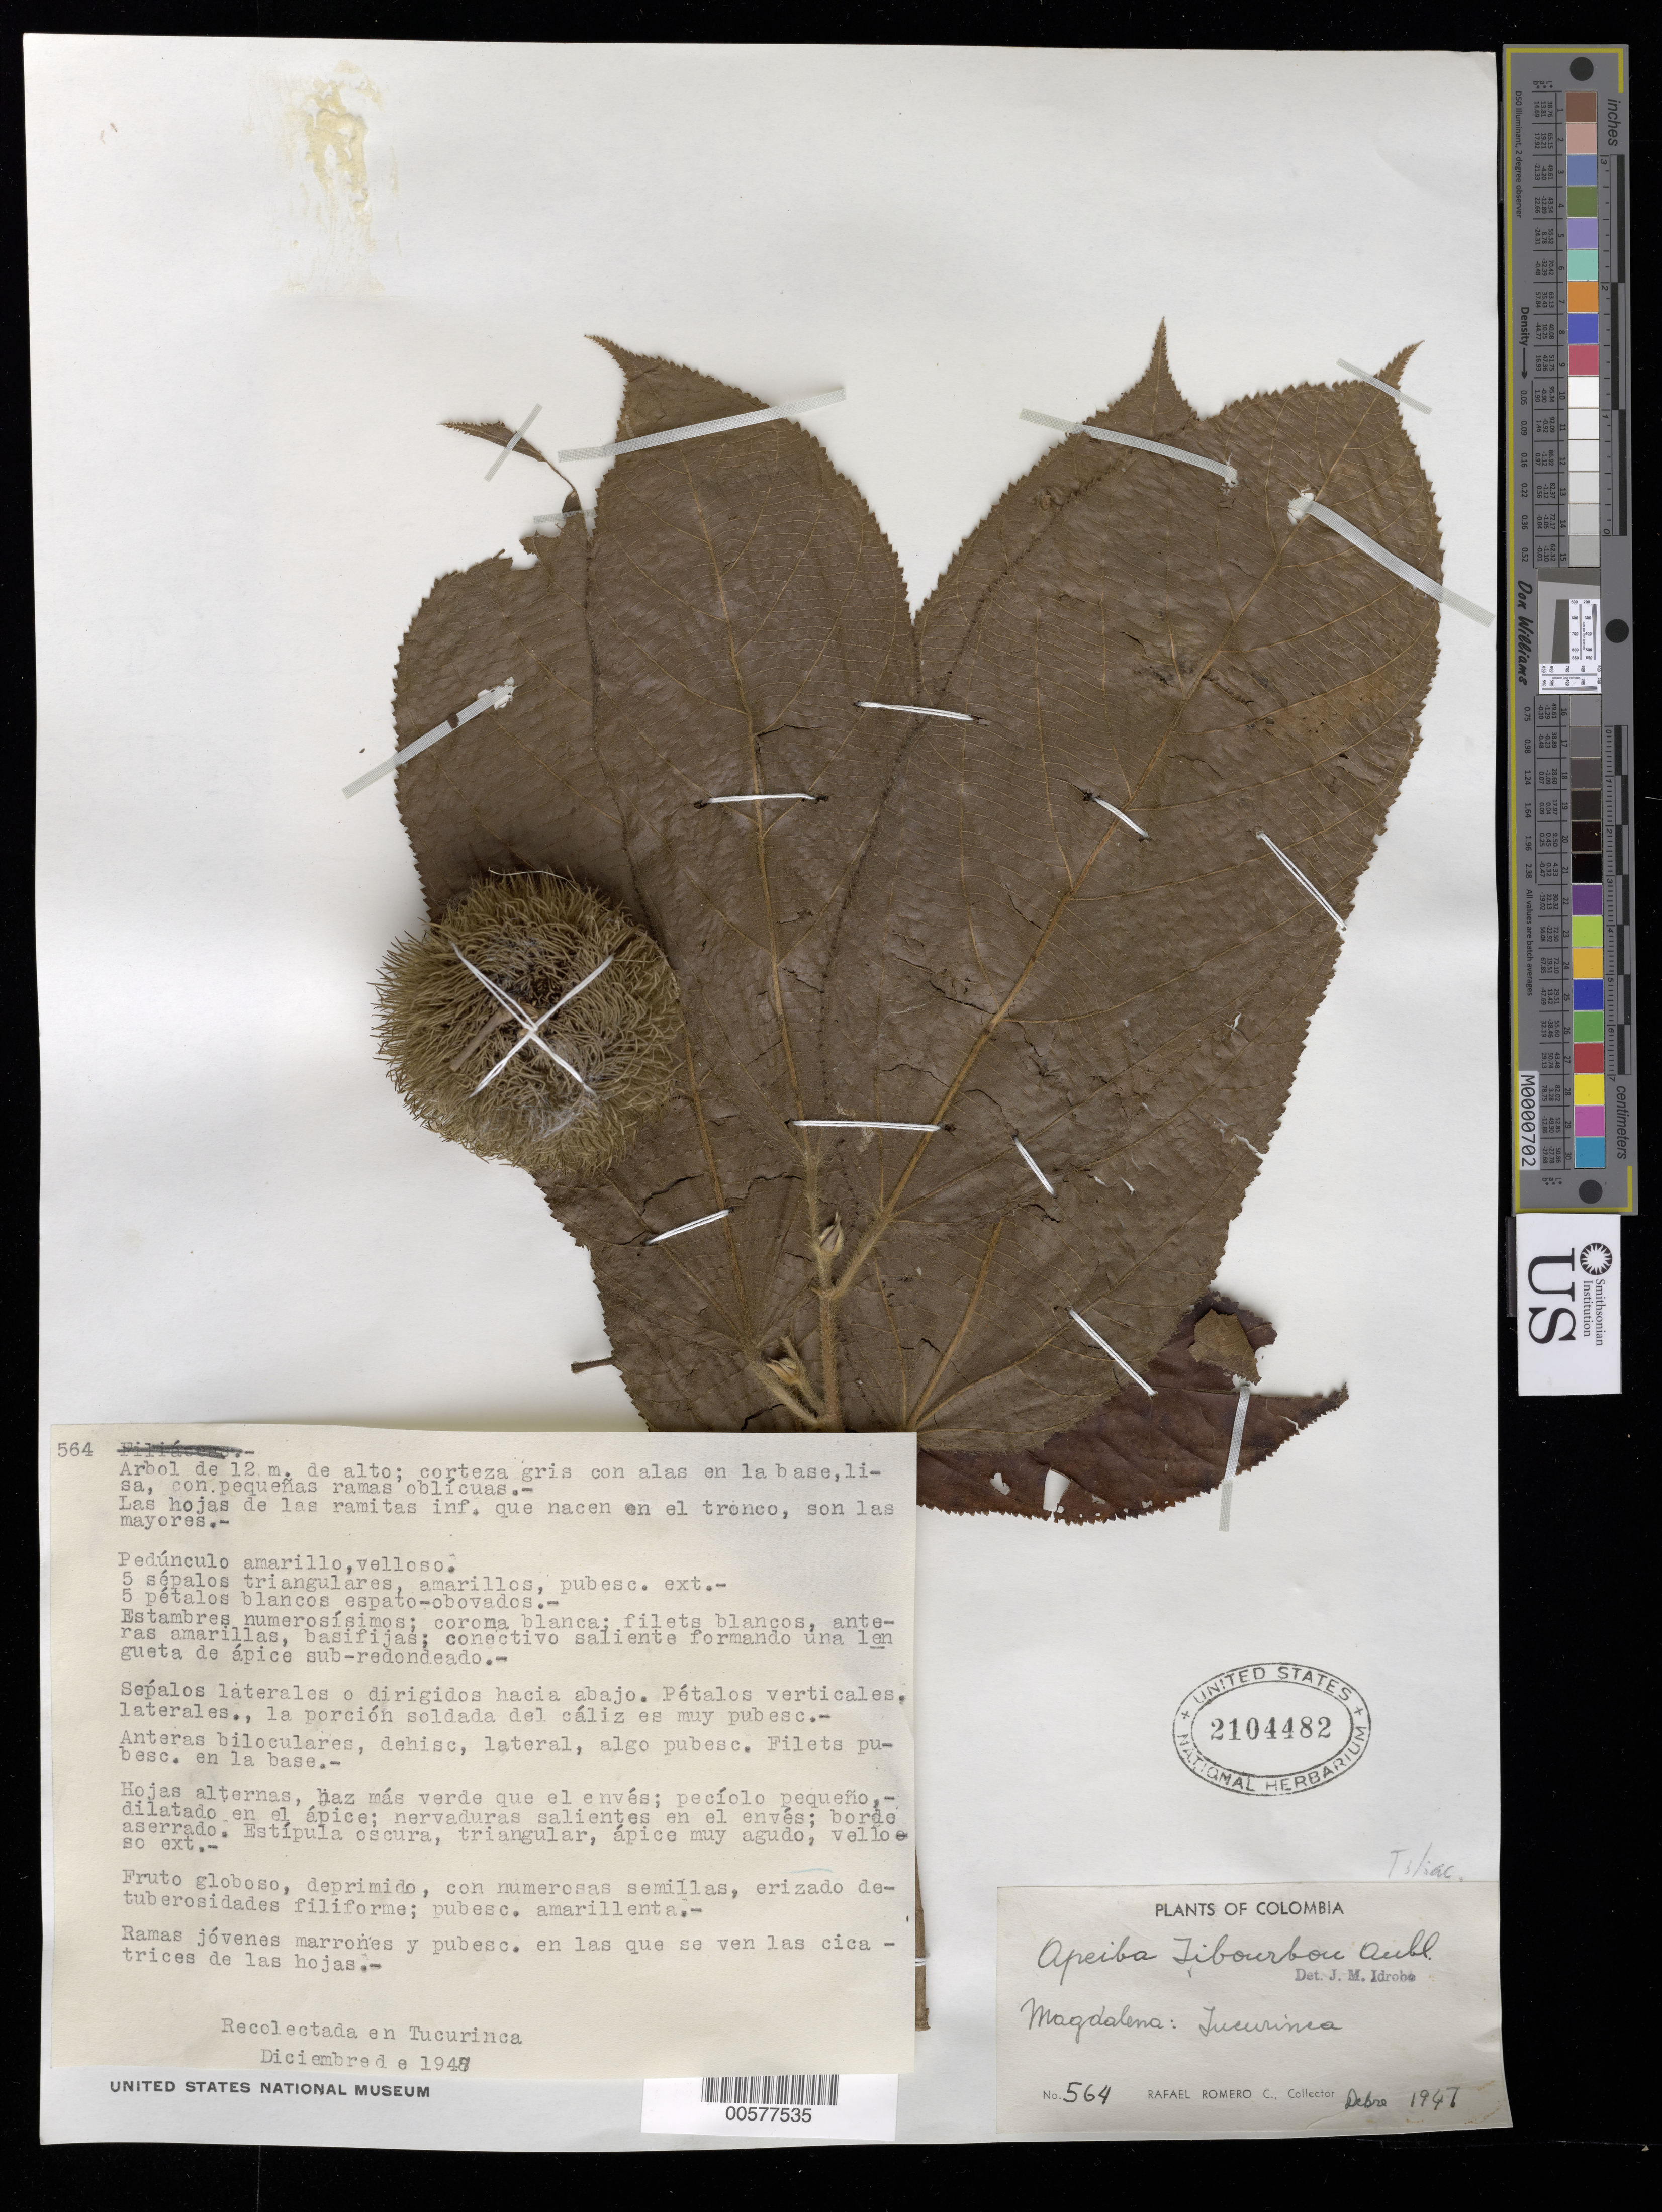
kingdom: Plantae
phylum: Tracheophyta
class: Magnoliopsida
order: Malvales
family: Malvaceae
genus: Apeiba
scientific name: Apeiba tibourbou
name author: Aubl.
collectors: R. Romero Castañeda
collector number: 564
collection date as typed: Dec 1947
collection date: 1947-12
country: Colombia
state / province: Magdalena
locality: Tucurinea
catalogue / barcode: US 2104482